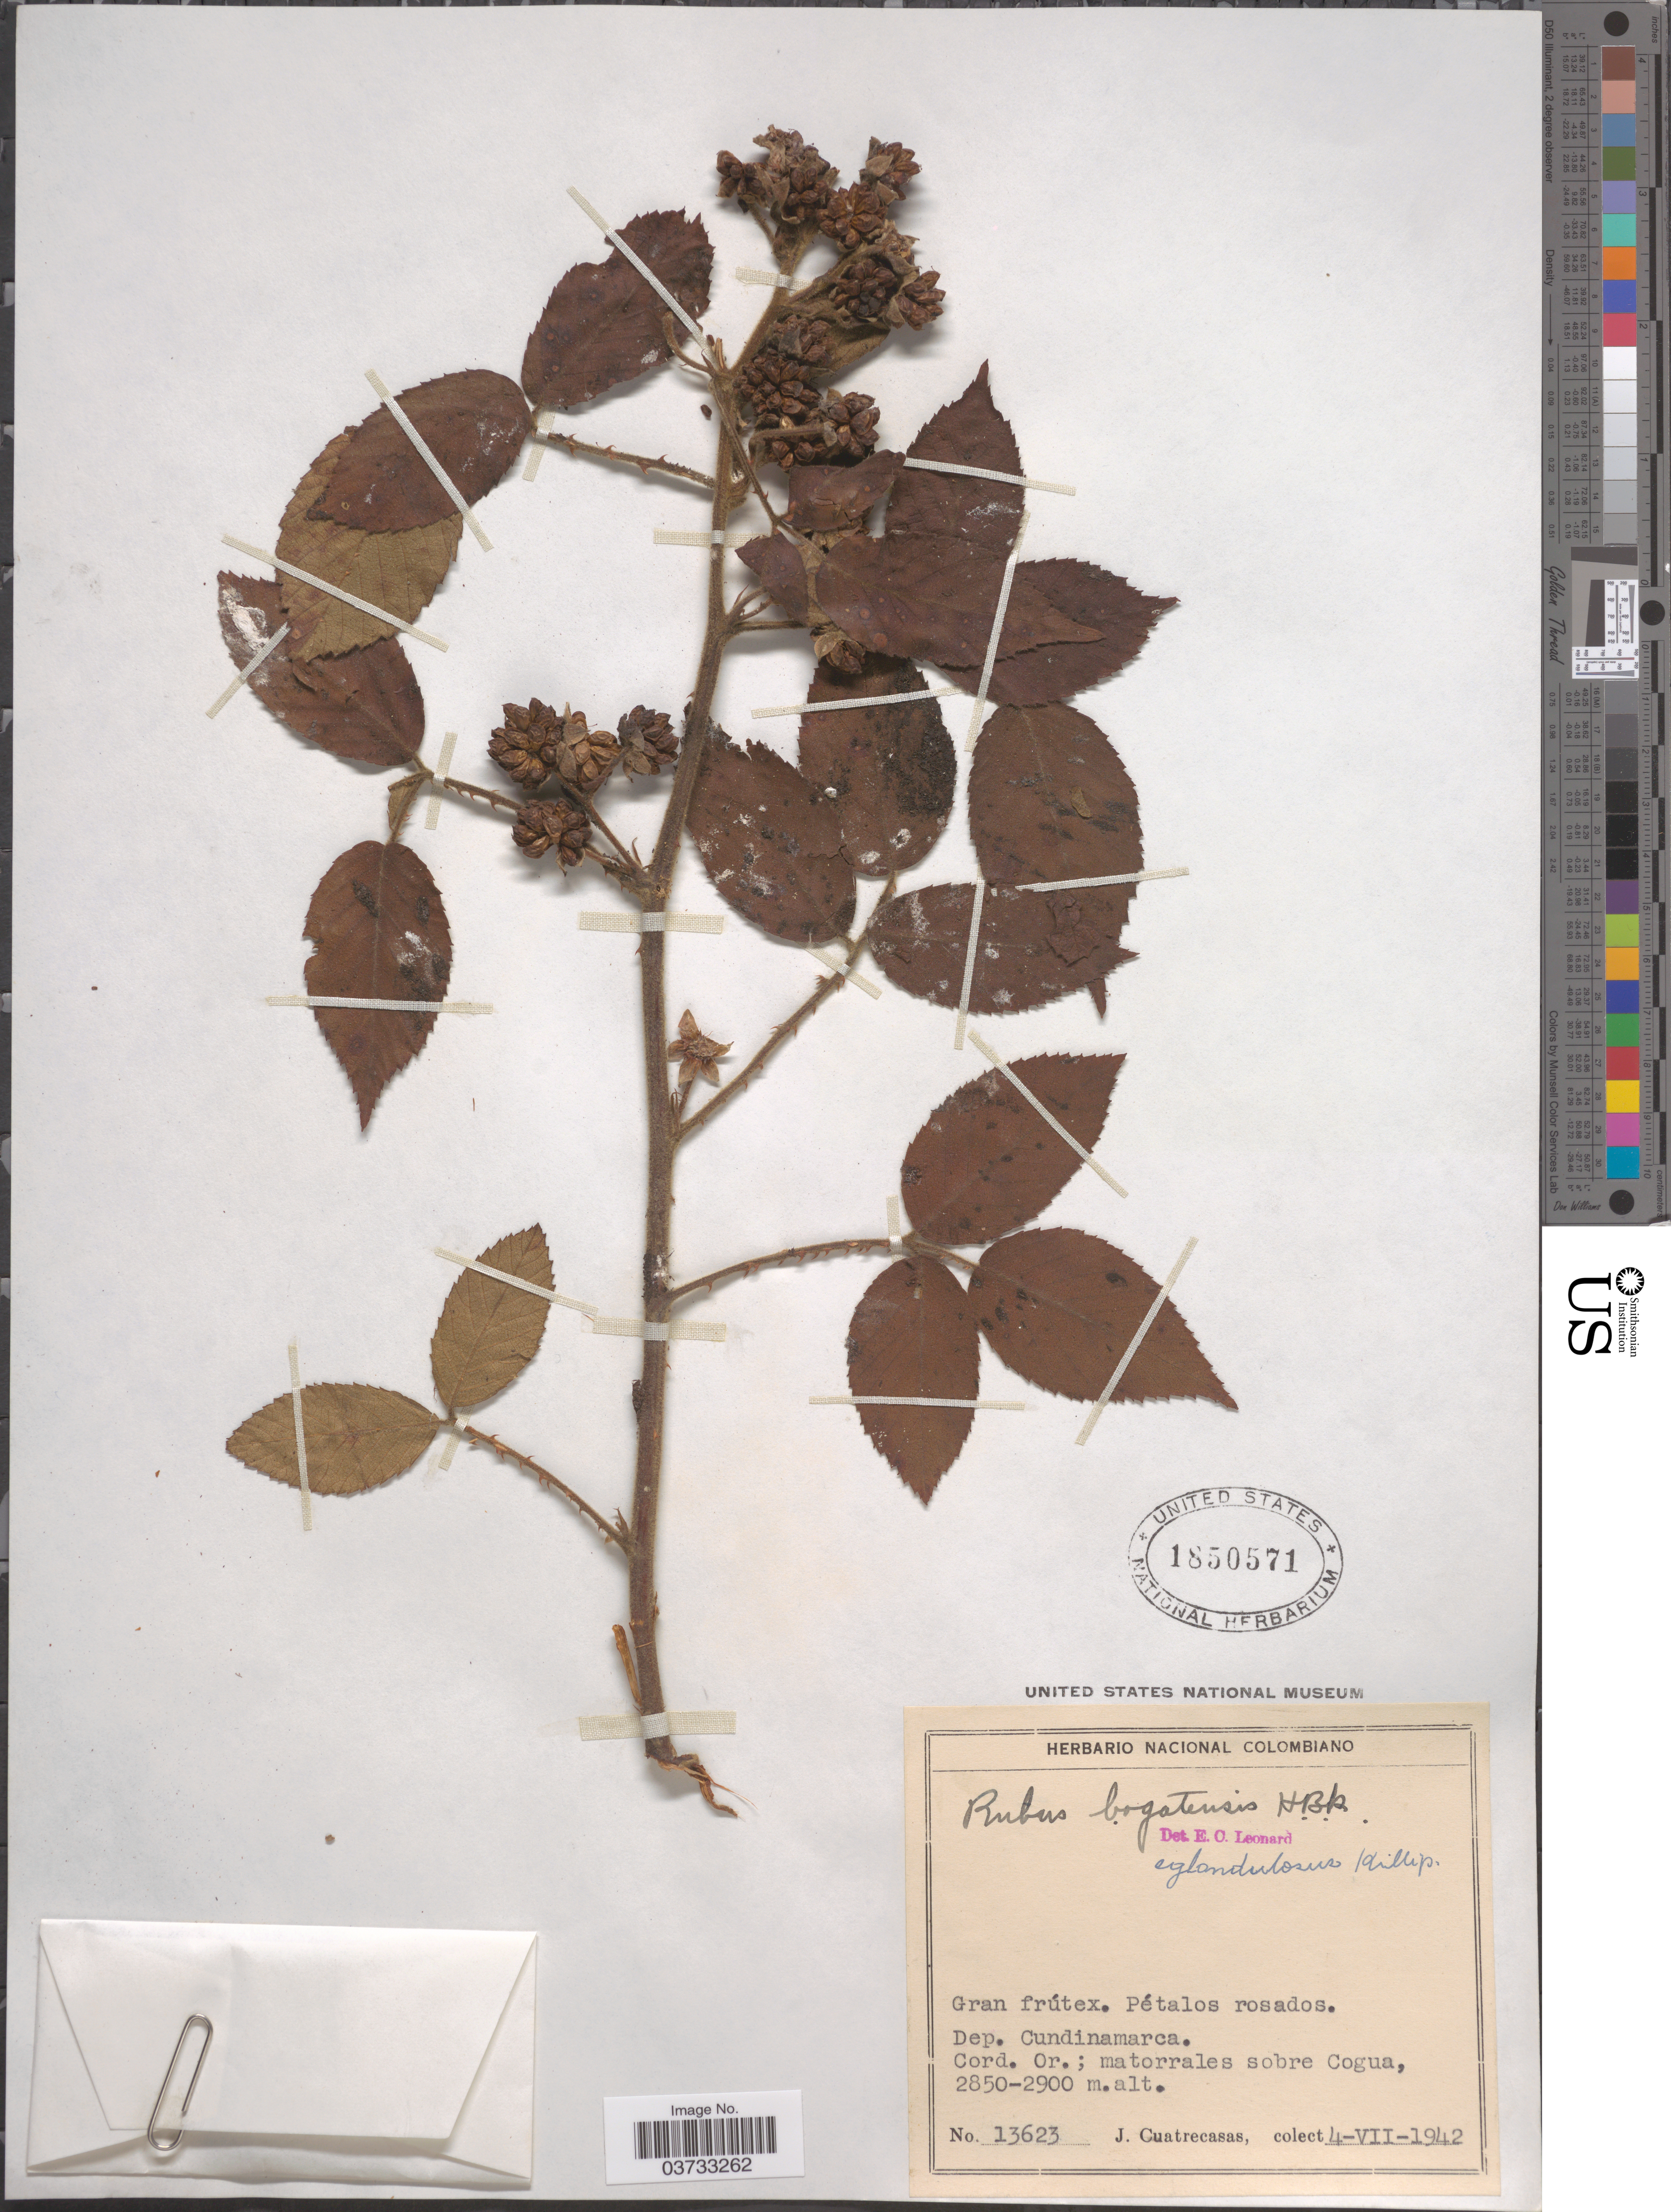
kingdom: Plantae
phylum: Tracheophyta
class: Magnoliopsida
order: Rosales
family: Rosaceae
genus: Rubus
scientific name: Rubus bogotensis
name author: Kunth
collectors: J. Cuatrecasas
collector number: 13623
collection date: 1942-07-04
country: Colombia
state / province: Cundinamarca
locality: Dep. Cundinamarca. Cord. Or.; matorrales sobre Cogua.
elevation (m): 2850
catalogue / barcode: US 1850571